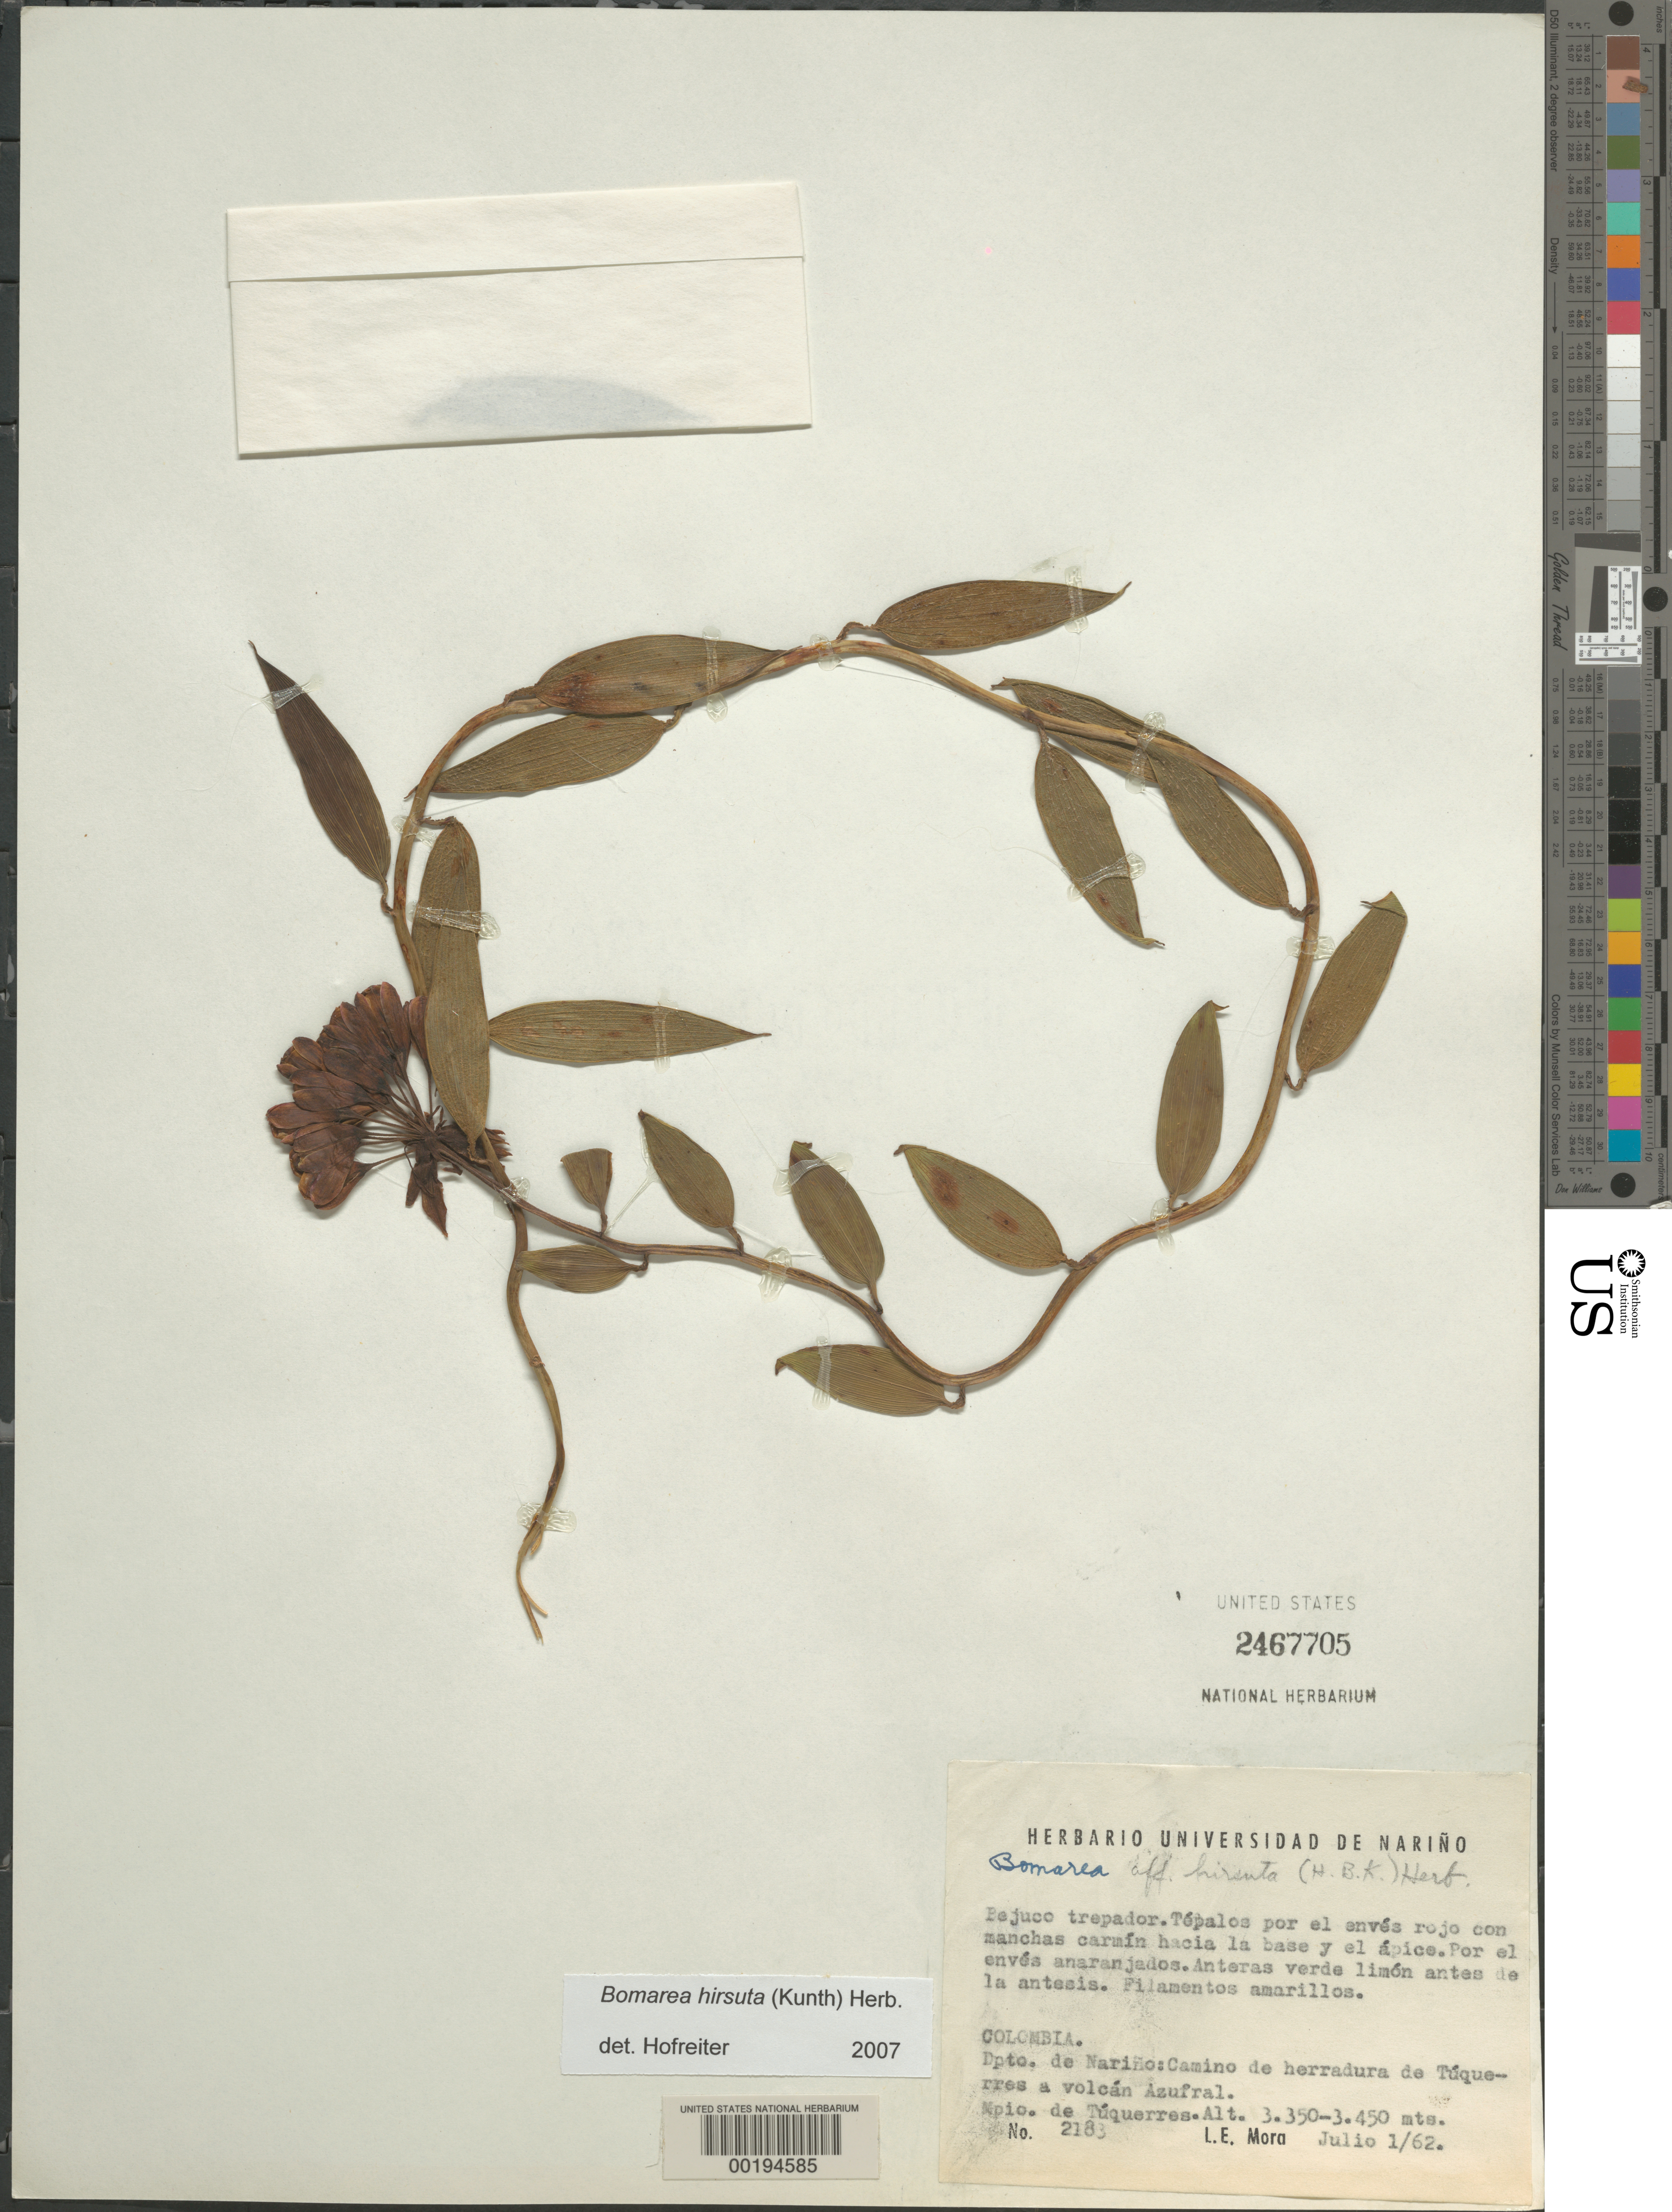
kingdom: Plantae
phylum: Tracheophyta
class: Liliopsida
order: Liliales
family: Alstroemeriaceae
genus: Bomarea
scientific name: Bomarea hirsuta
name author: (Kunth) Herb.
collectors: L. E. Mora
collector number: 2183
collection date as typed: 01 Jul 1962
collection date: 1962-07-01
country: Colombia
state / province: Nariño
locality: Horseshoe road of Tuquerres by the VolCaño Azufral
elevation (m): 3350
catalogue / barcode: US 2467705